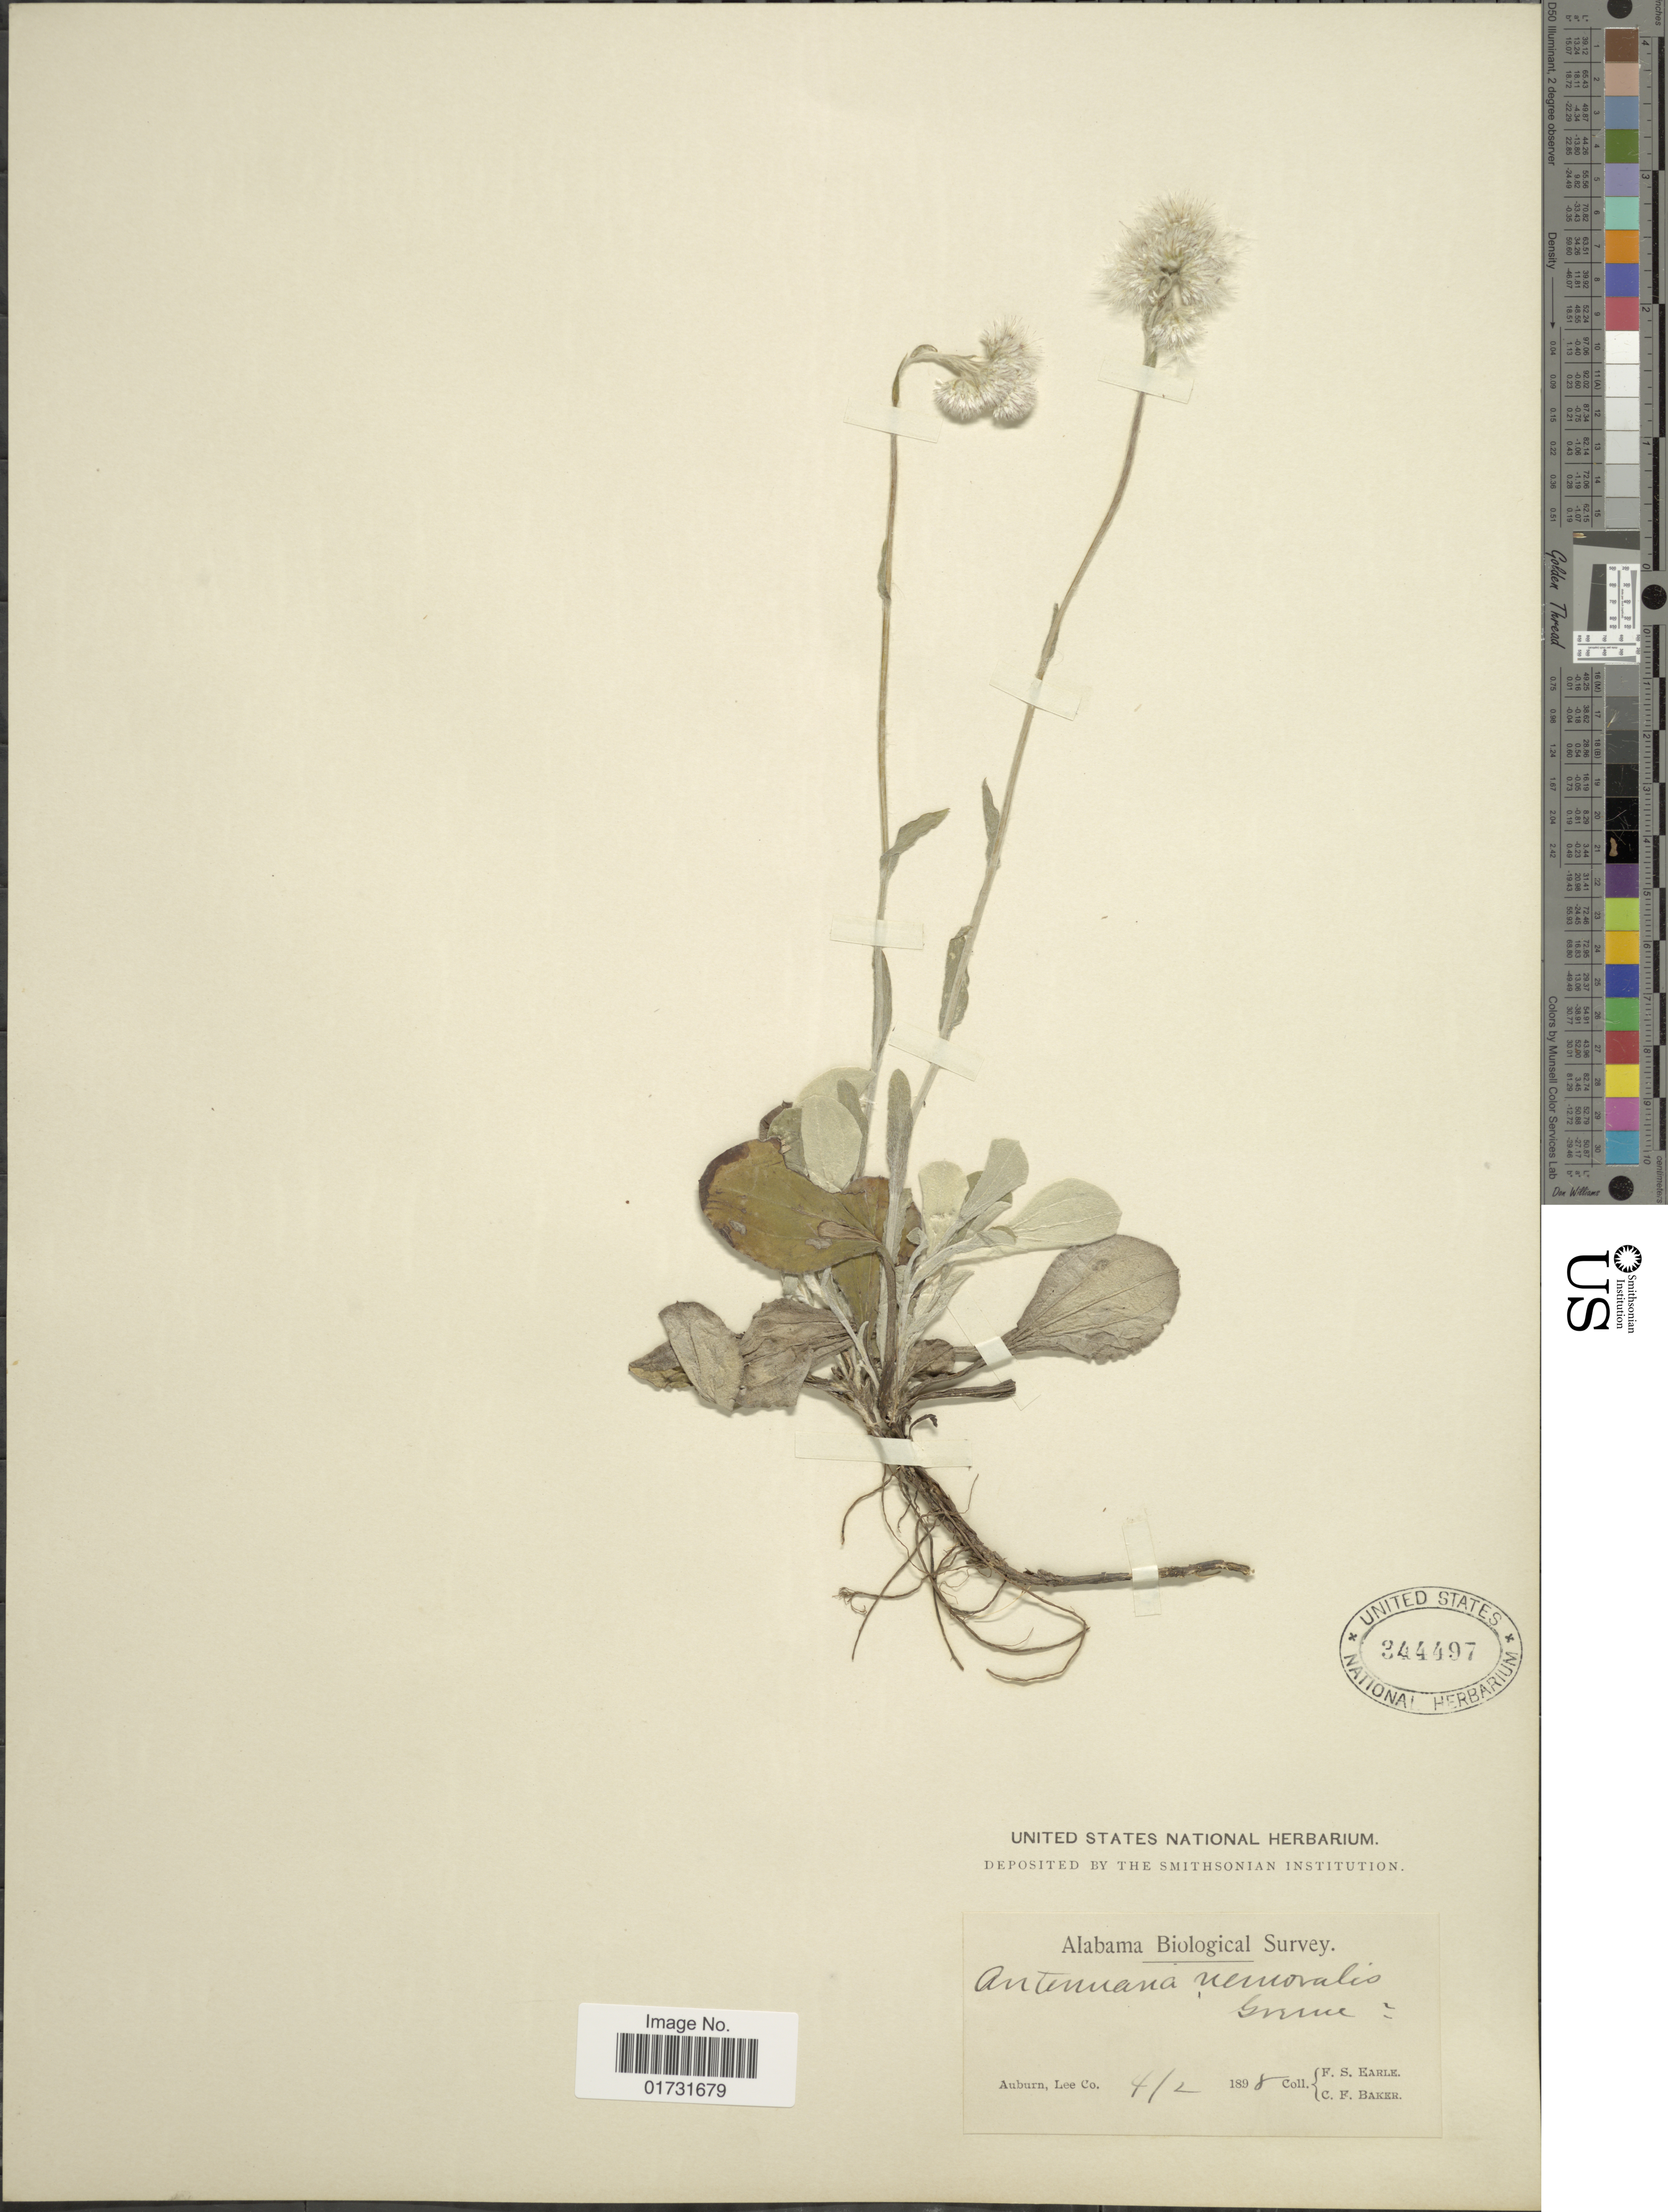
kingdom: Plantae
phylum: Tracheophyta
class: Magnoliopsida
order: Asterales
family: Asteraceae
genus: Antennaria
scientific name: Antennaria nemoralis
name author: Greene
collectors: F. S. Earle & C. F. Baker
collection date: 1898-04-02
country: United States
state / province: Alabama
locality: Auburn, Lee Co.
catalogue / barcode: US 344497